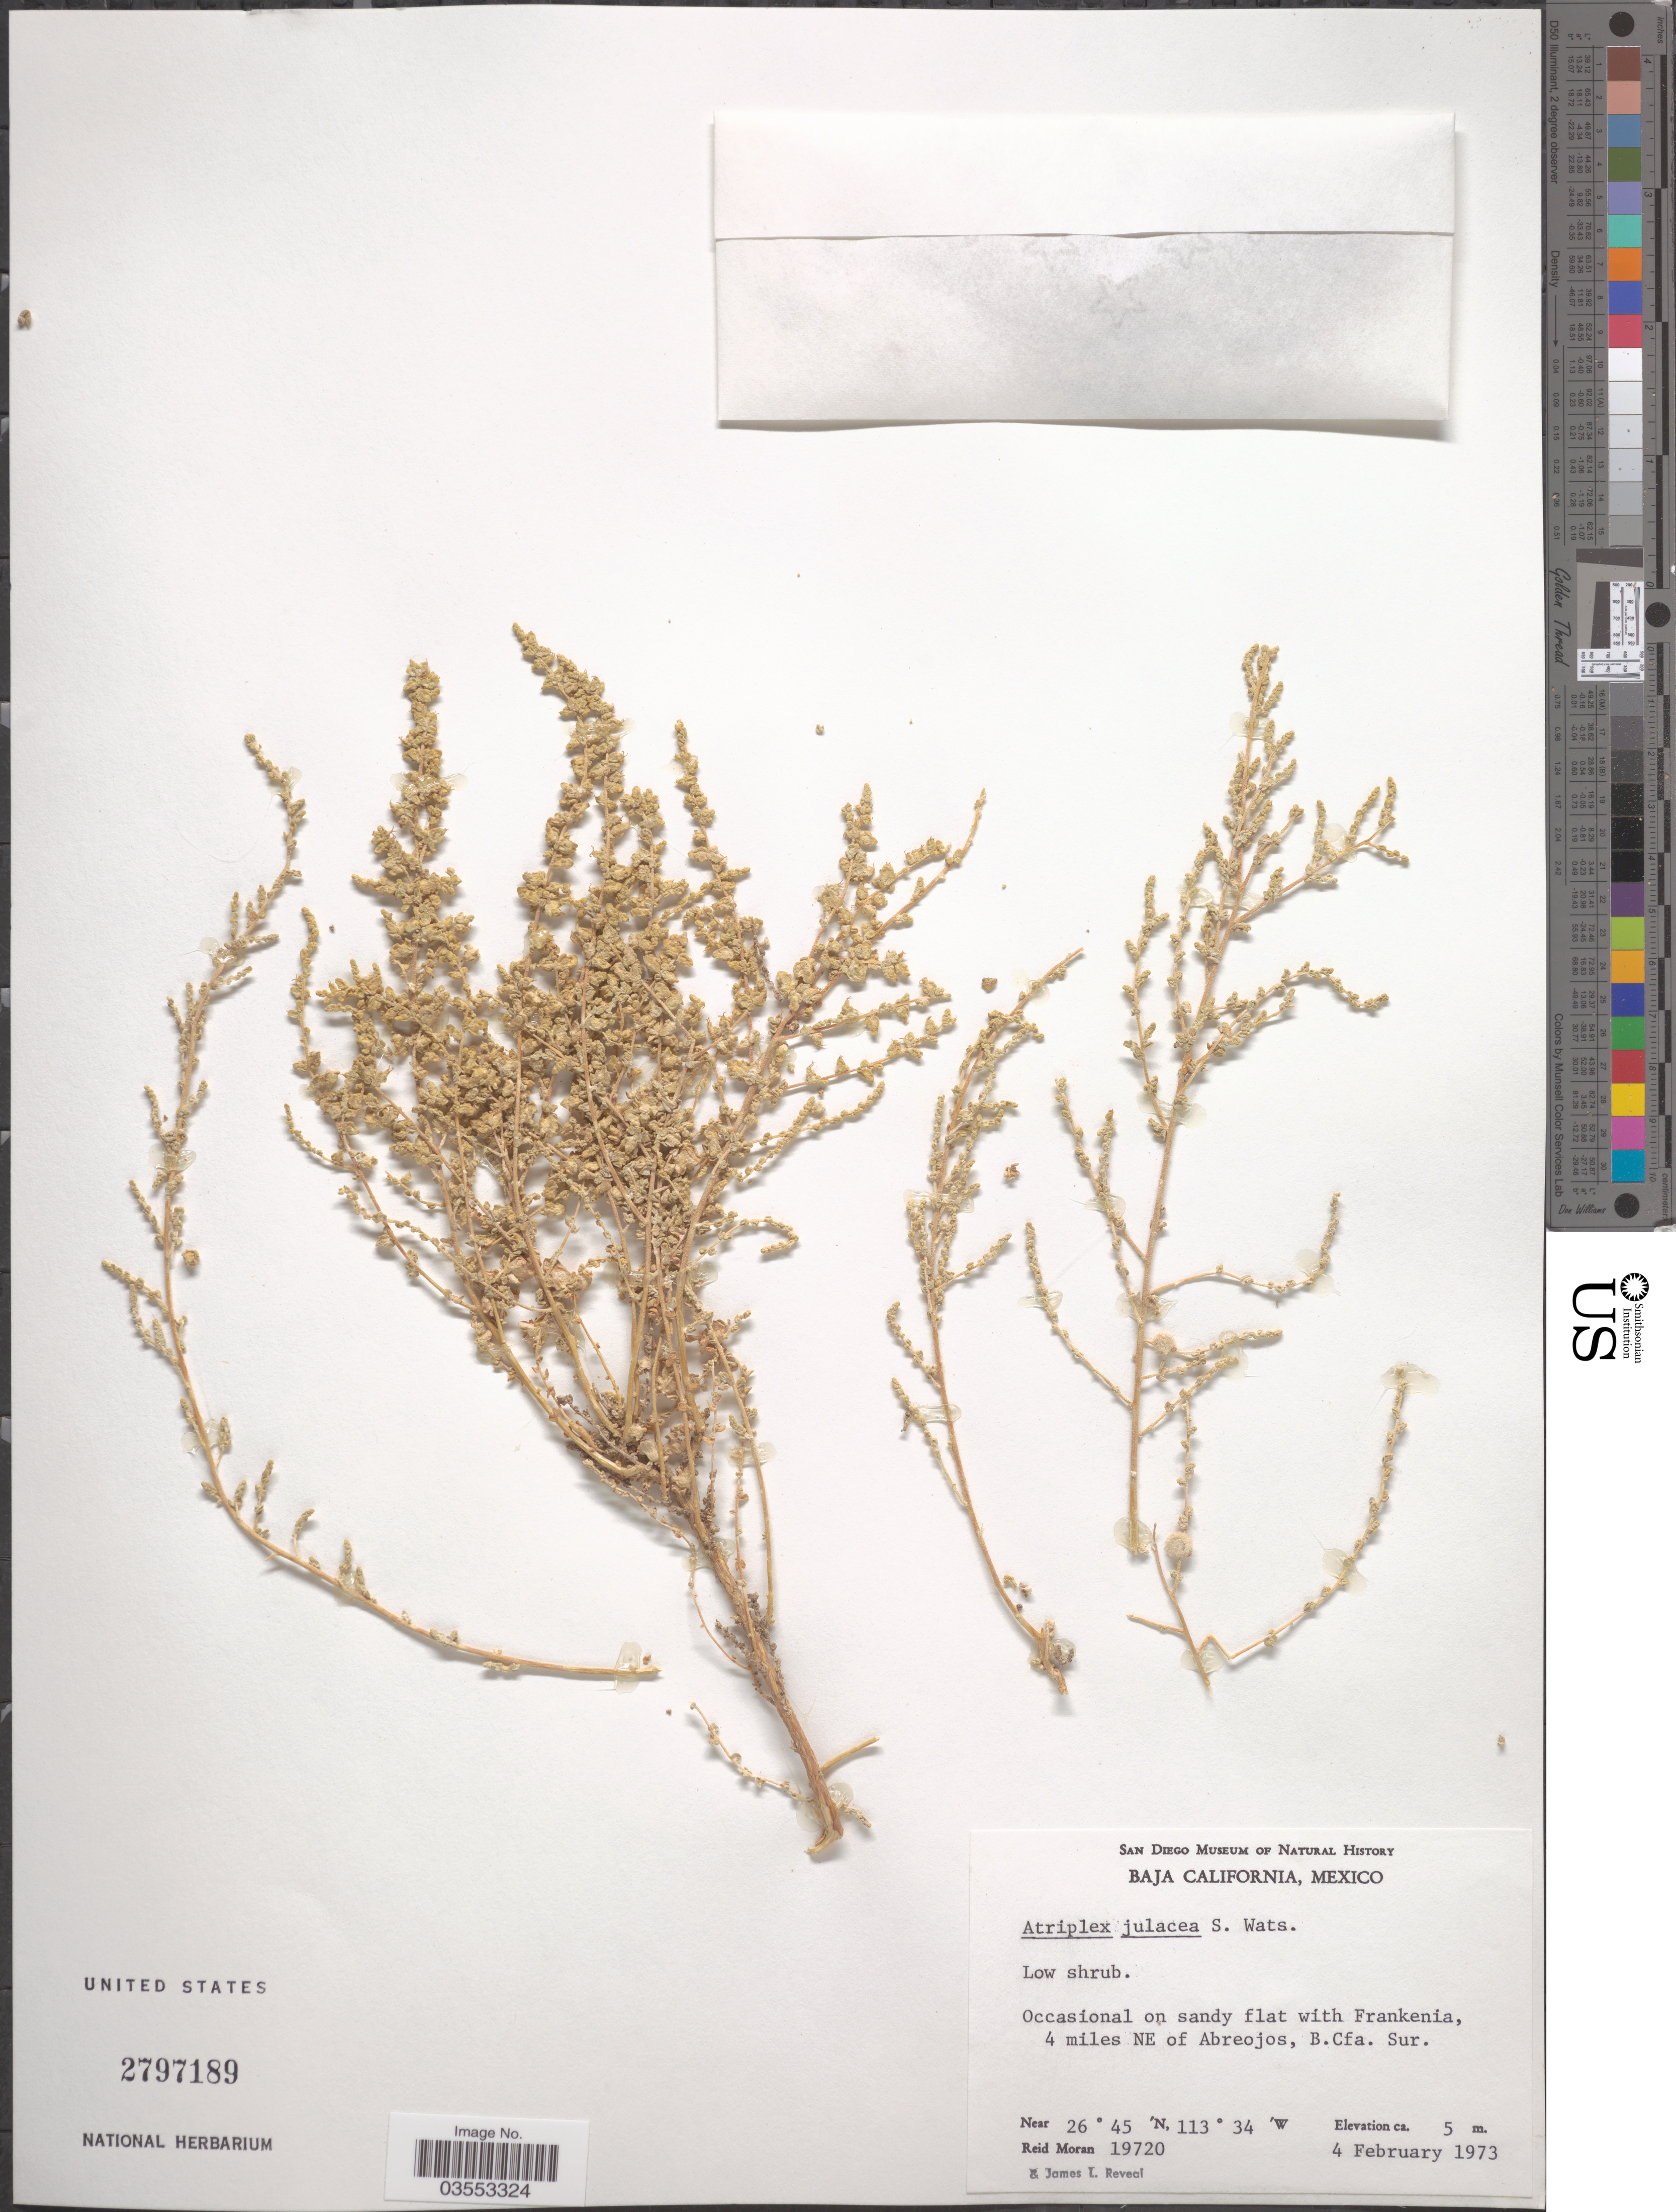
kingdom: Plantae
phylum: Tracheophyta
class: Magnoliopsida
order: Caryophyllales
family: Amaranthaceae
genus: Atriplex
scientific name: Atriplex julacea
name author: S. Watson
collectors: R. Moran & J. L. Reveal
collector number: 19720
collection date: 1973-02-04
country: Mexico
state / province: Baja California Sur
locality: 4 miles NE of Abreojos.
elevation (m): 5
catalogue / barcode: US 2797189